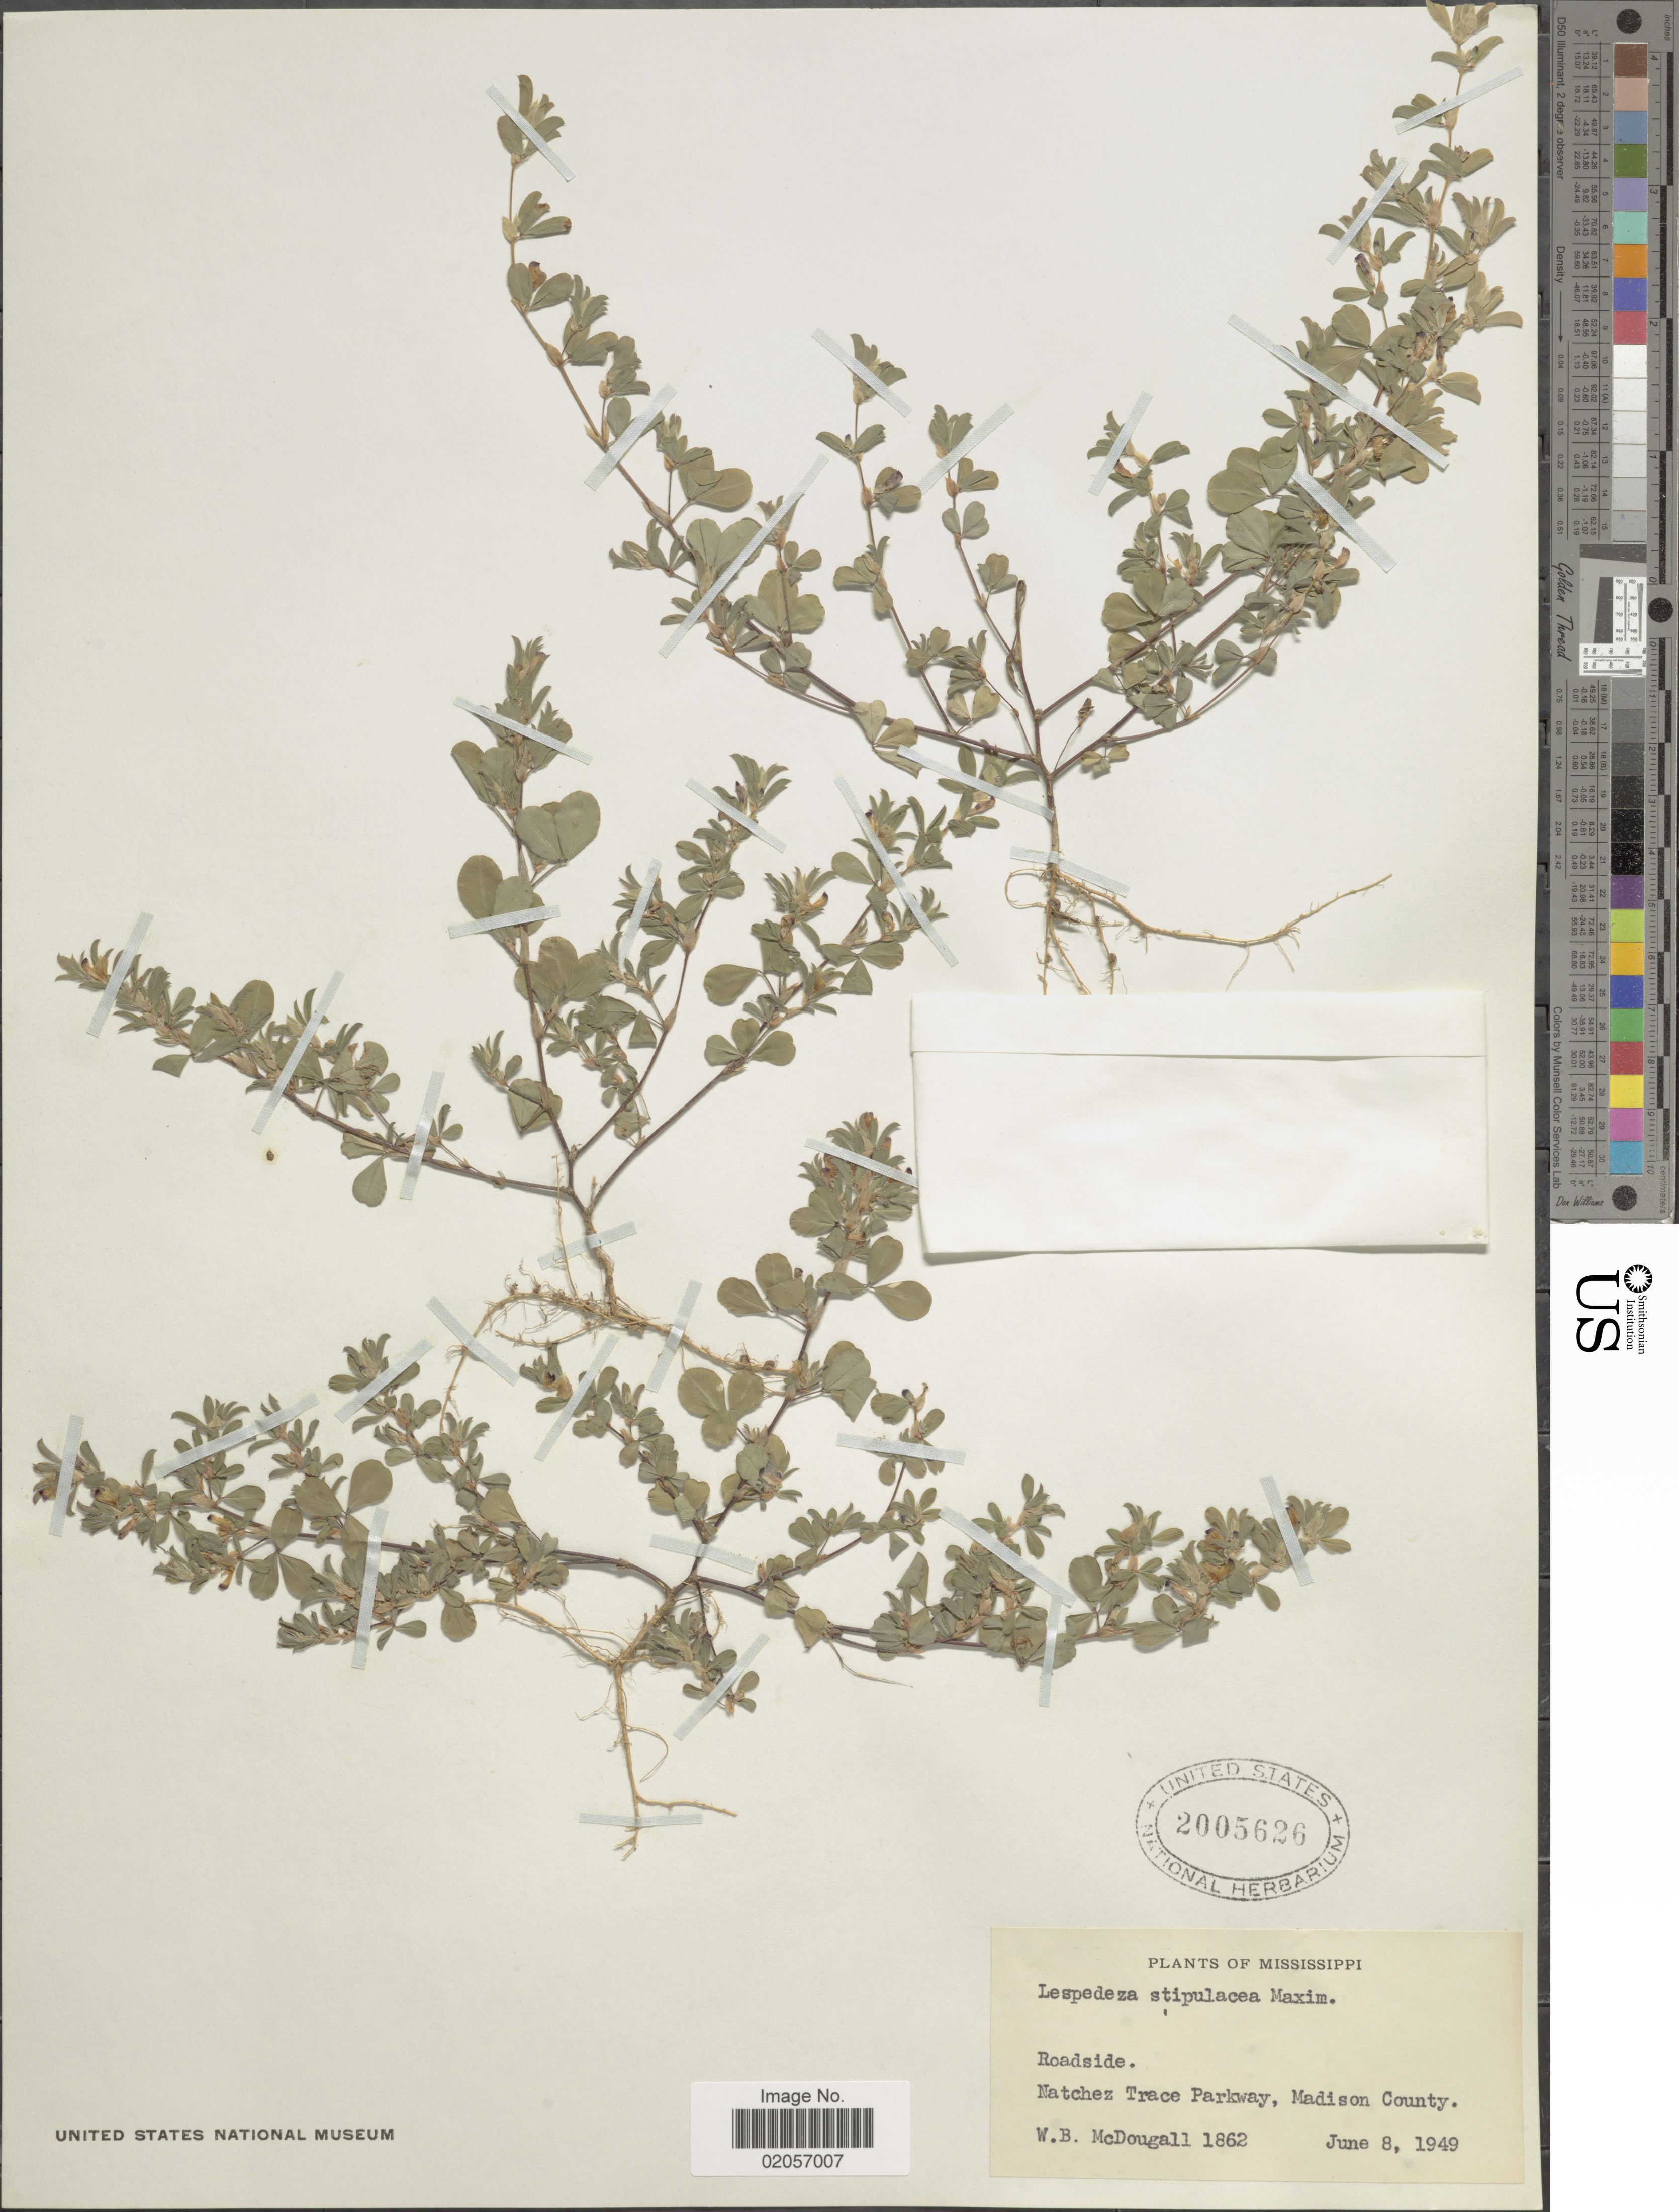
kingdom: Plantae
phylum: Tracheophyta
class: Magnoliopsida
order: Fabales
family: Fabaceae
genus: Kummerowia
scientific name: Kummerowia stipulacea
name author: (Maxim.) Makino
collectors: W. B. McDougall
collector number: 1862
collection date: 1949-06-08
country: United States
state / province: Mississippi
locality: Natchez Trace Parkway, Madison County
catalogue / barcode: US 2005626